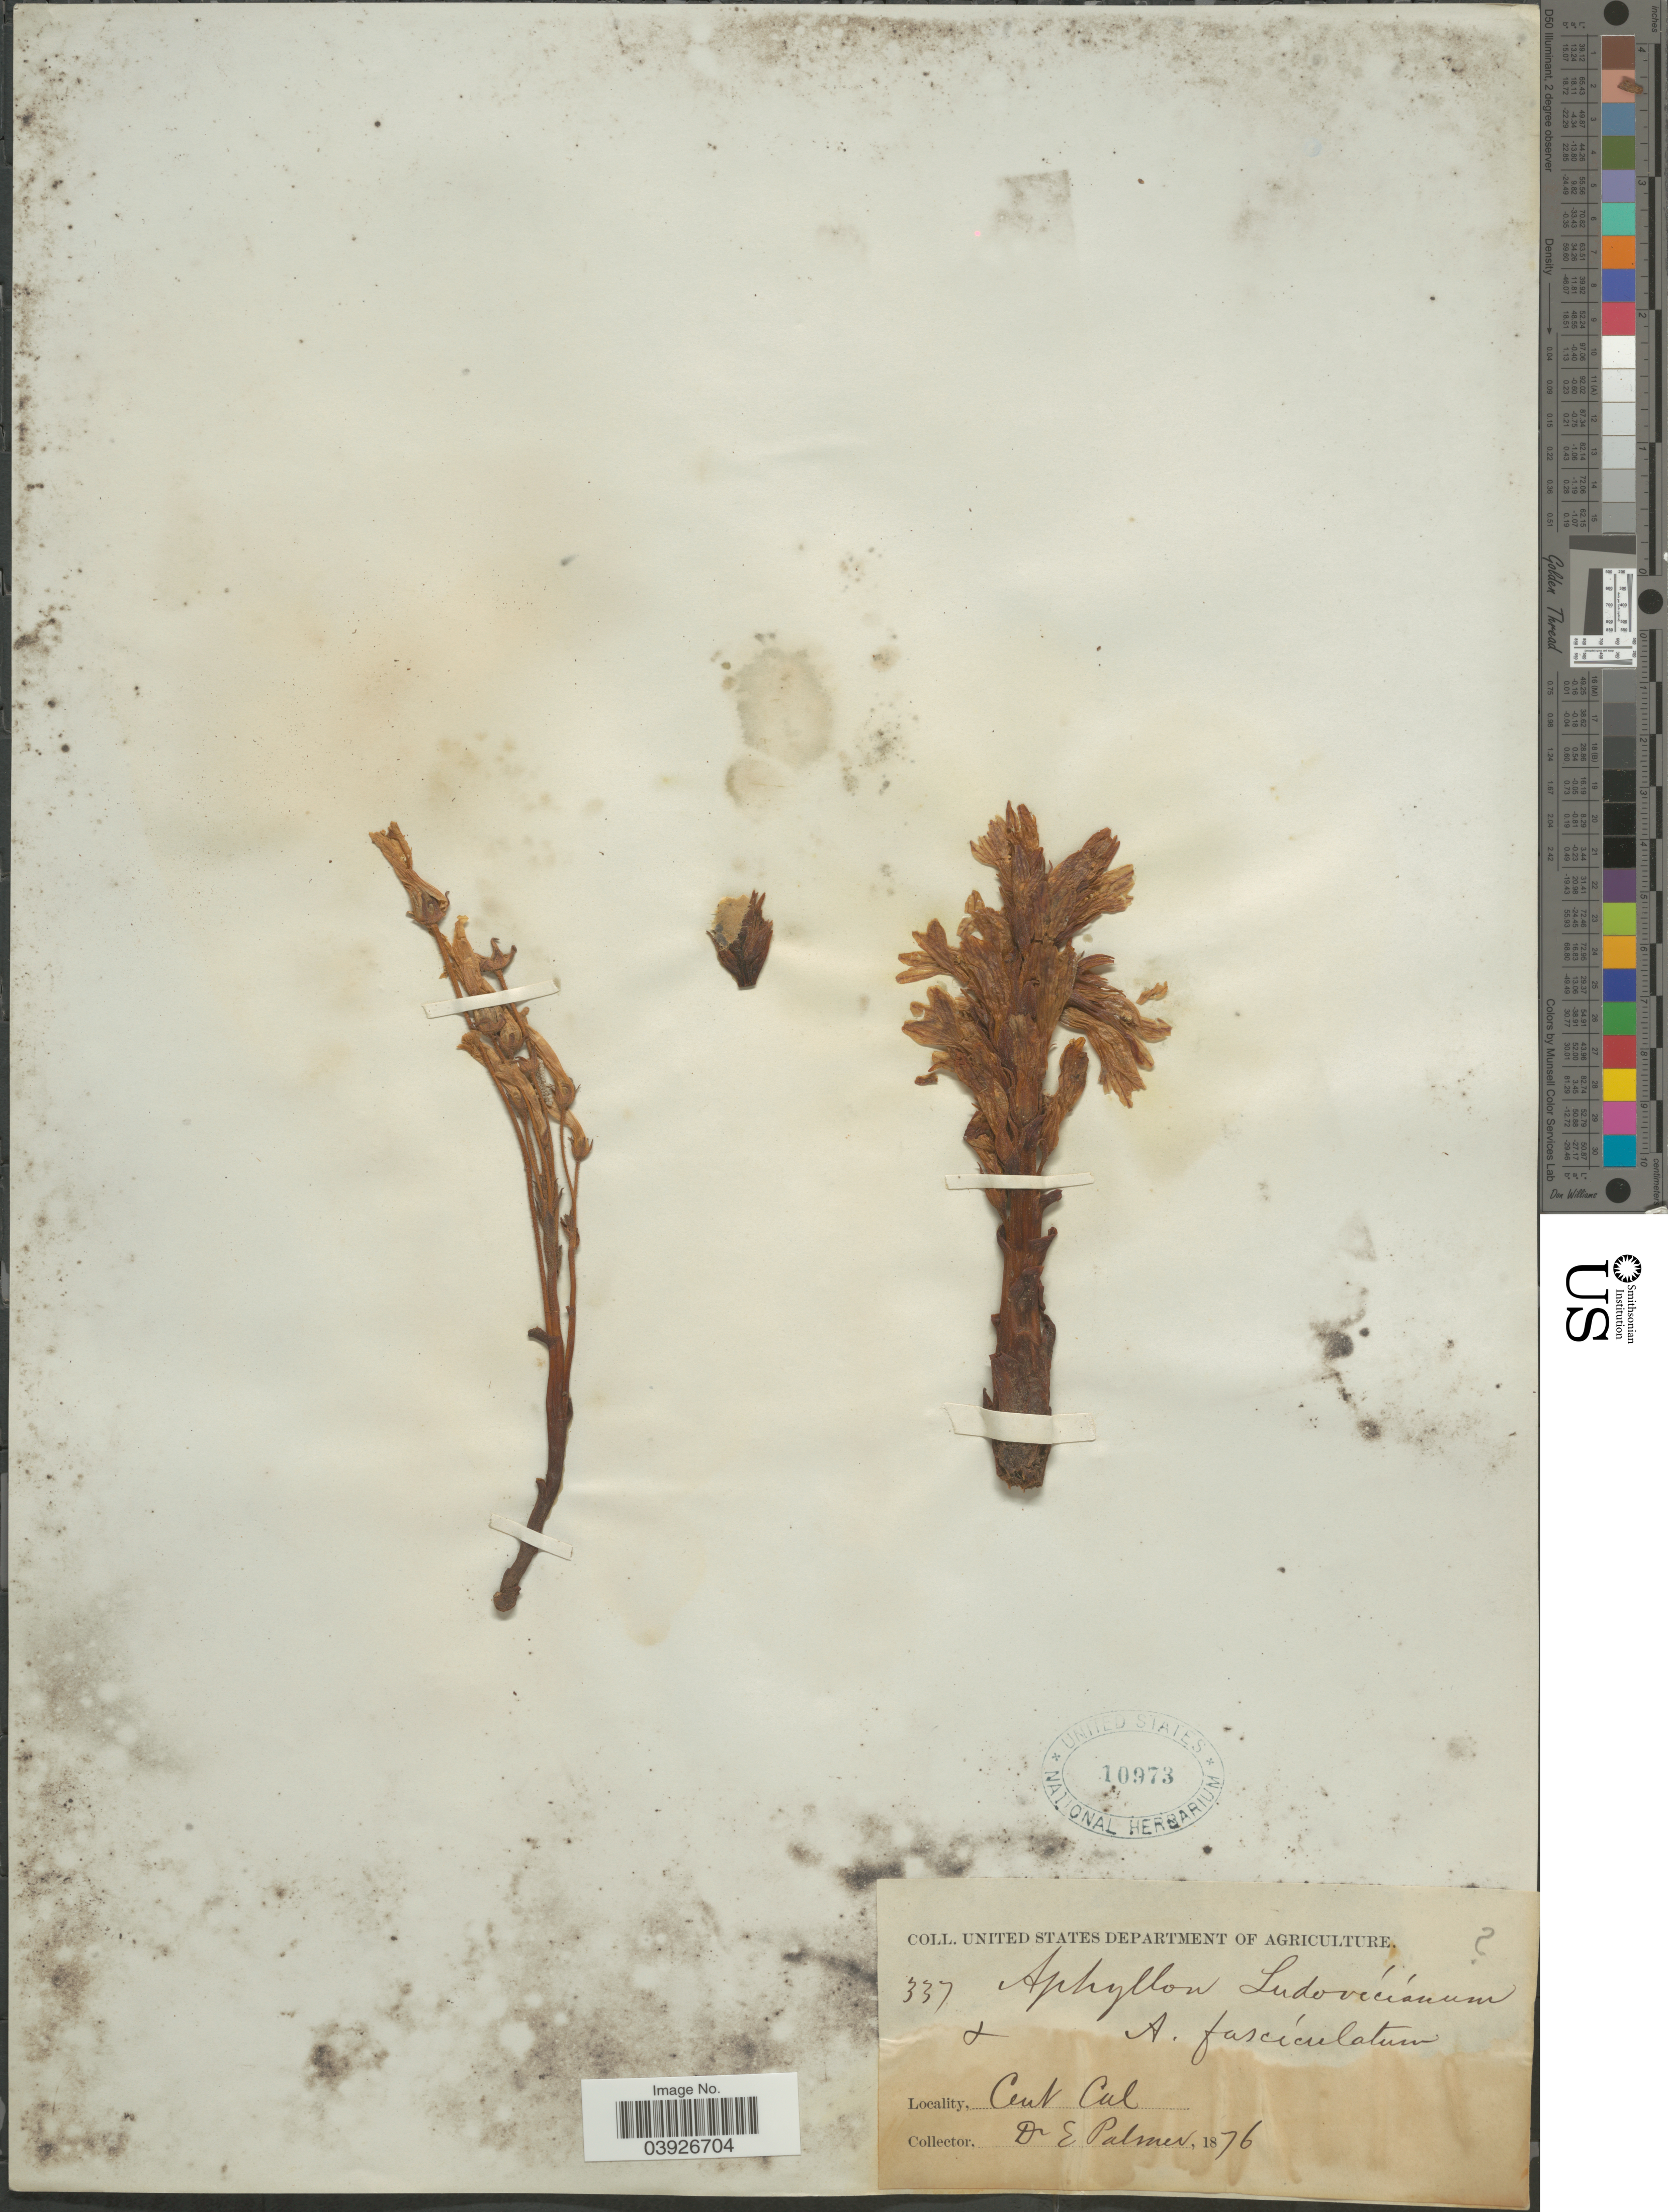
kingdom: Plantae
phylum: Tracheophyta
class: Magnoliopsida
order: Lamiales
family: Orobanchaceae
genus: Aphyllon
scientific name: Aphyllon ludovicianum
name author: (Nutt.) A. Gray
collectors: E. Palmer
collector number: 337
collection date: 1876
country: United States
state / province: California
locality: Cent Cal.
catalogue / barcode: US 10973